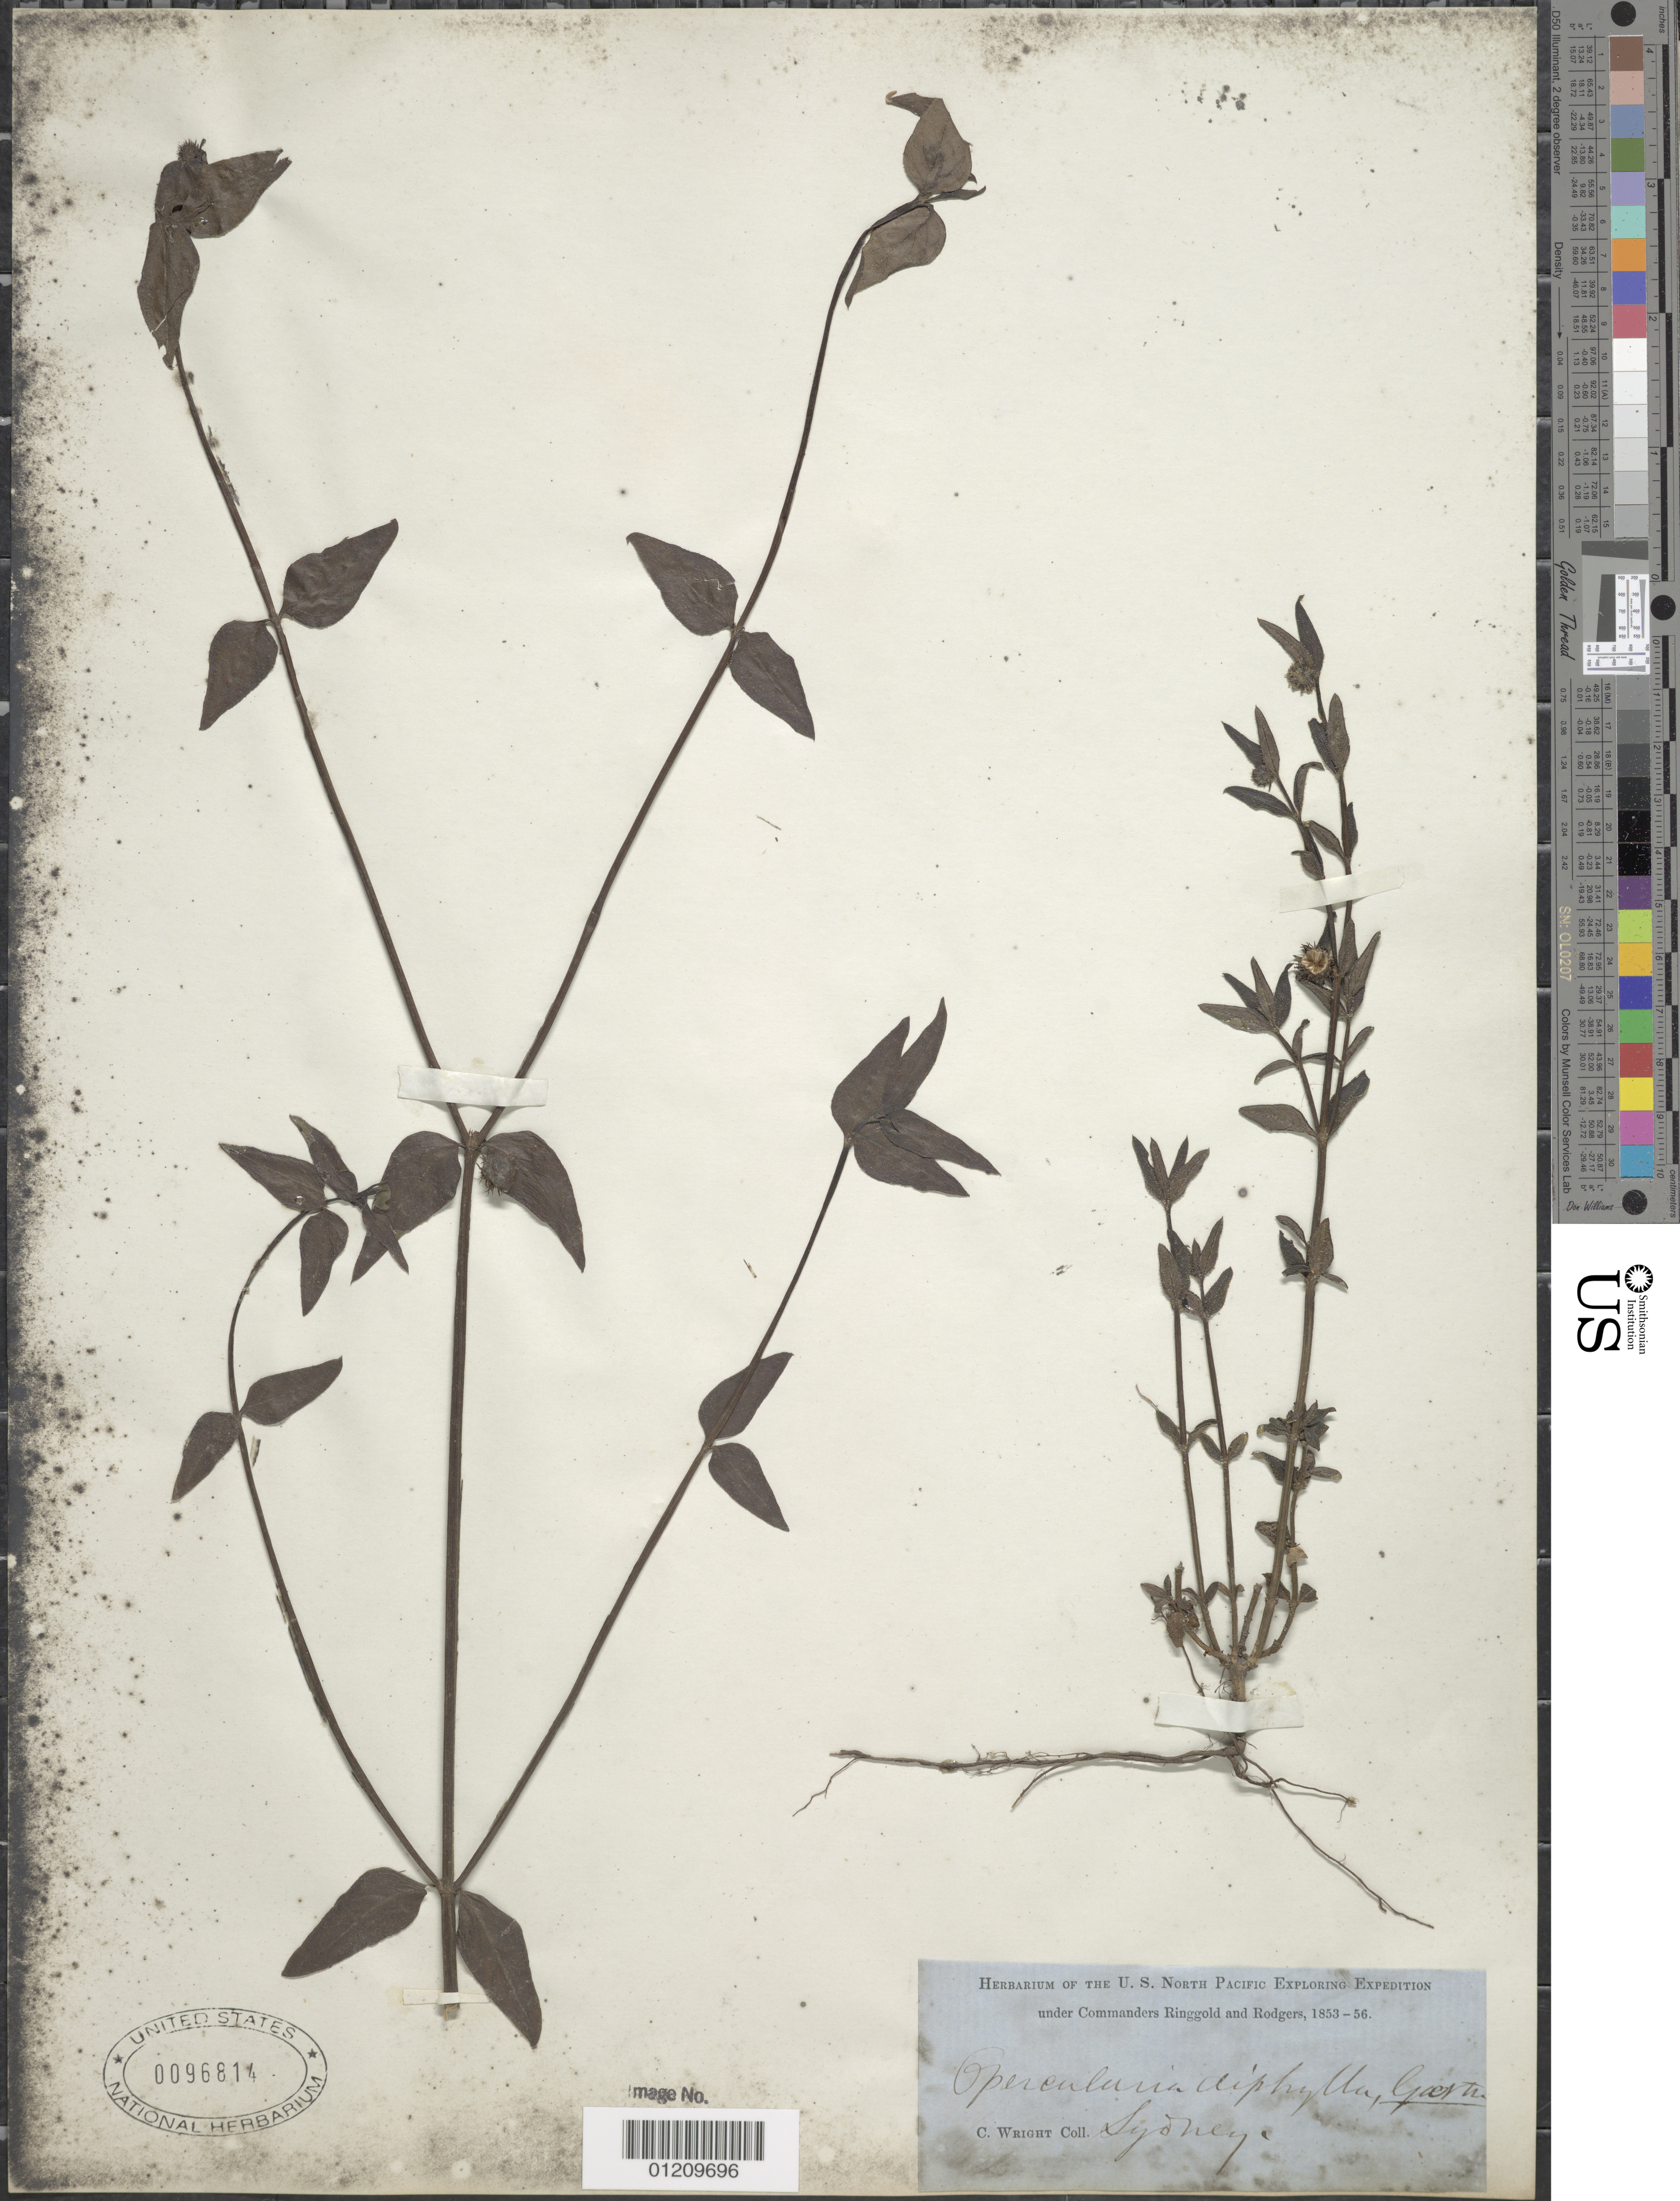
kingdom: Plantae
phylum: Tracheophyta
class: Magnoliopsida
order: Gentianales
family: Rubiaceae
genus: Opercularia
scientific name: Opercularia diphylla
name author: Gaertn.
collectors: C. Wright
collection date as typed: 1853 to -- -- 1856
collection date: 1853/1856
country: Australia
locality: Sydney.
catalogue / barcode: US 96814